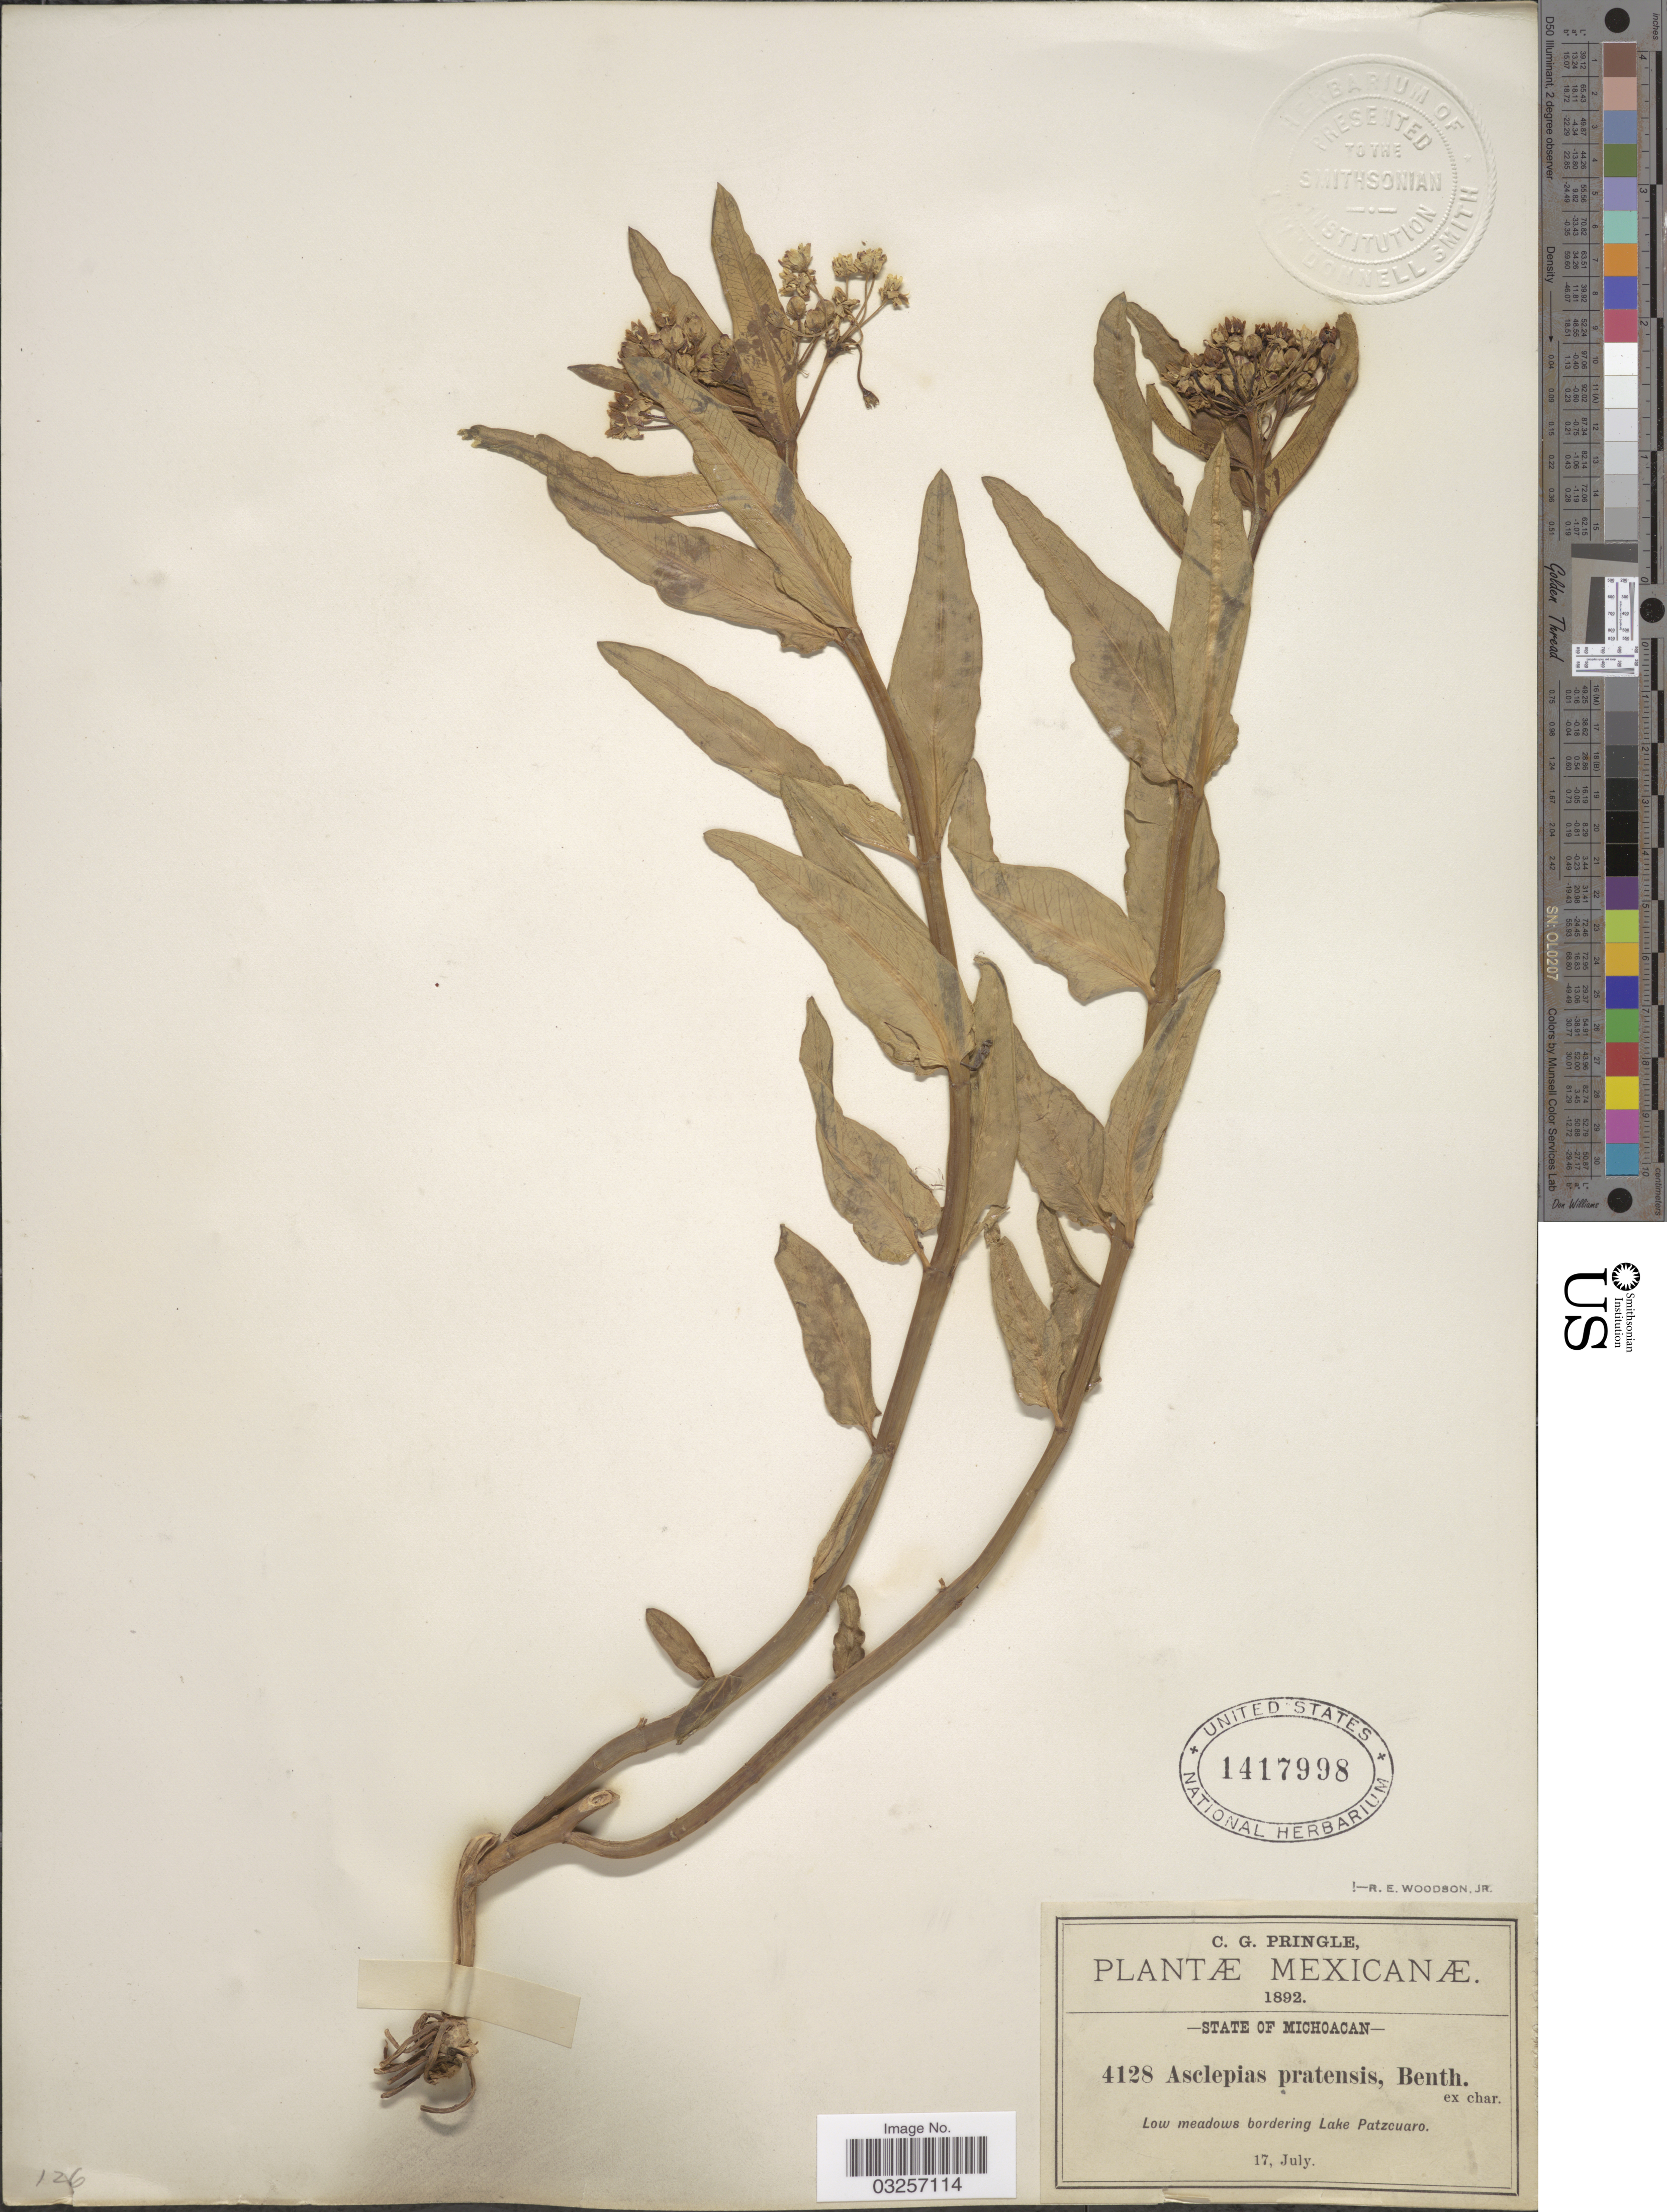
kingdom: Plantae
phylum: Tracheophyta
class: Magnoliopsida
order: Gentianales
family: Apocynaceae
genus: Asclepias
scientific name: Asclepias pratensis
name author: Benth.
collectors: C. G. Pringle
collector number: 4128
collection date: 1892-07-17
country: Mexico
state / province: Michoacán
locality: Low meadows bordering Lake Patzcuaro.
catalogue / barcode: US 1417998